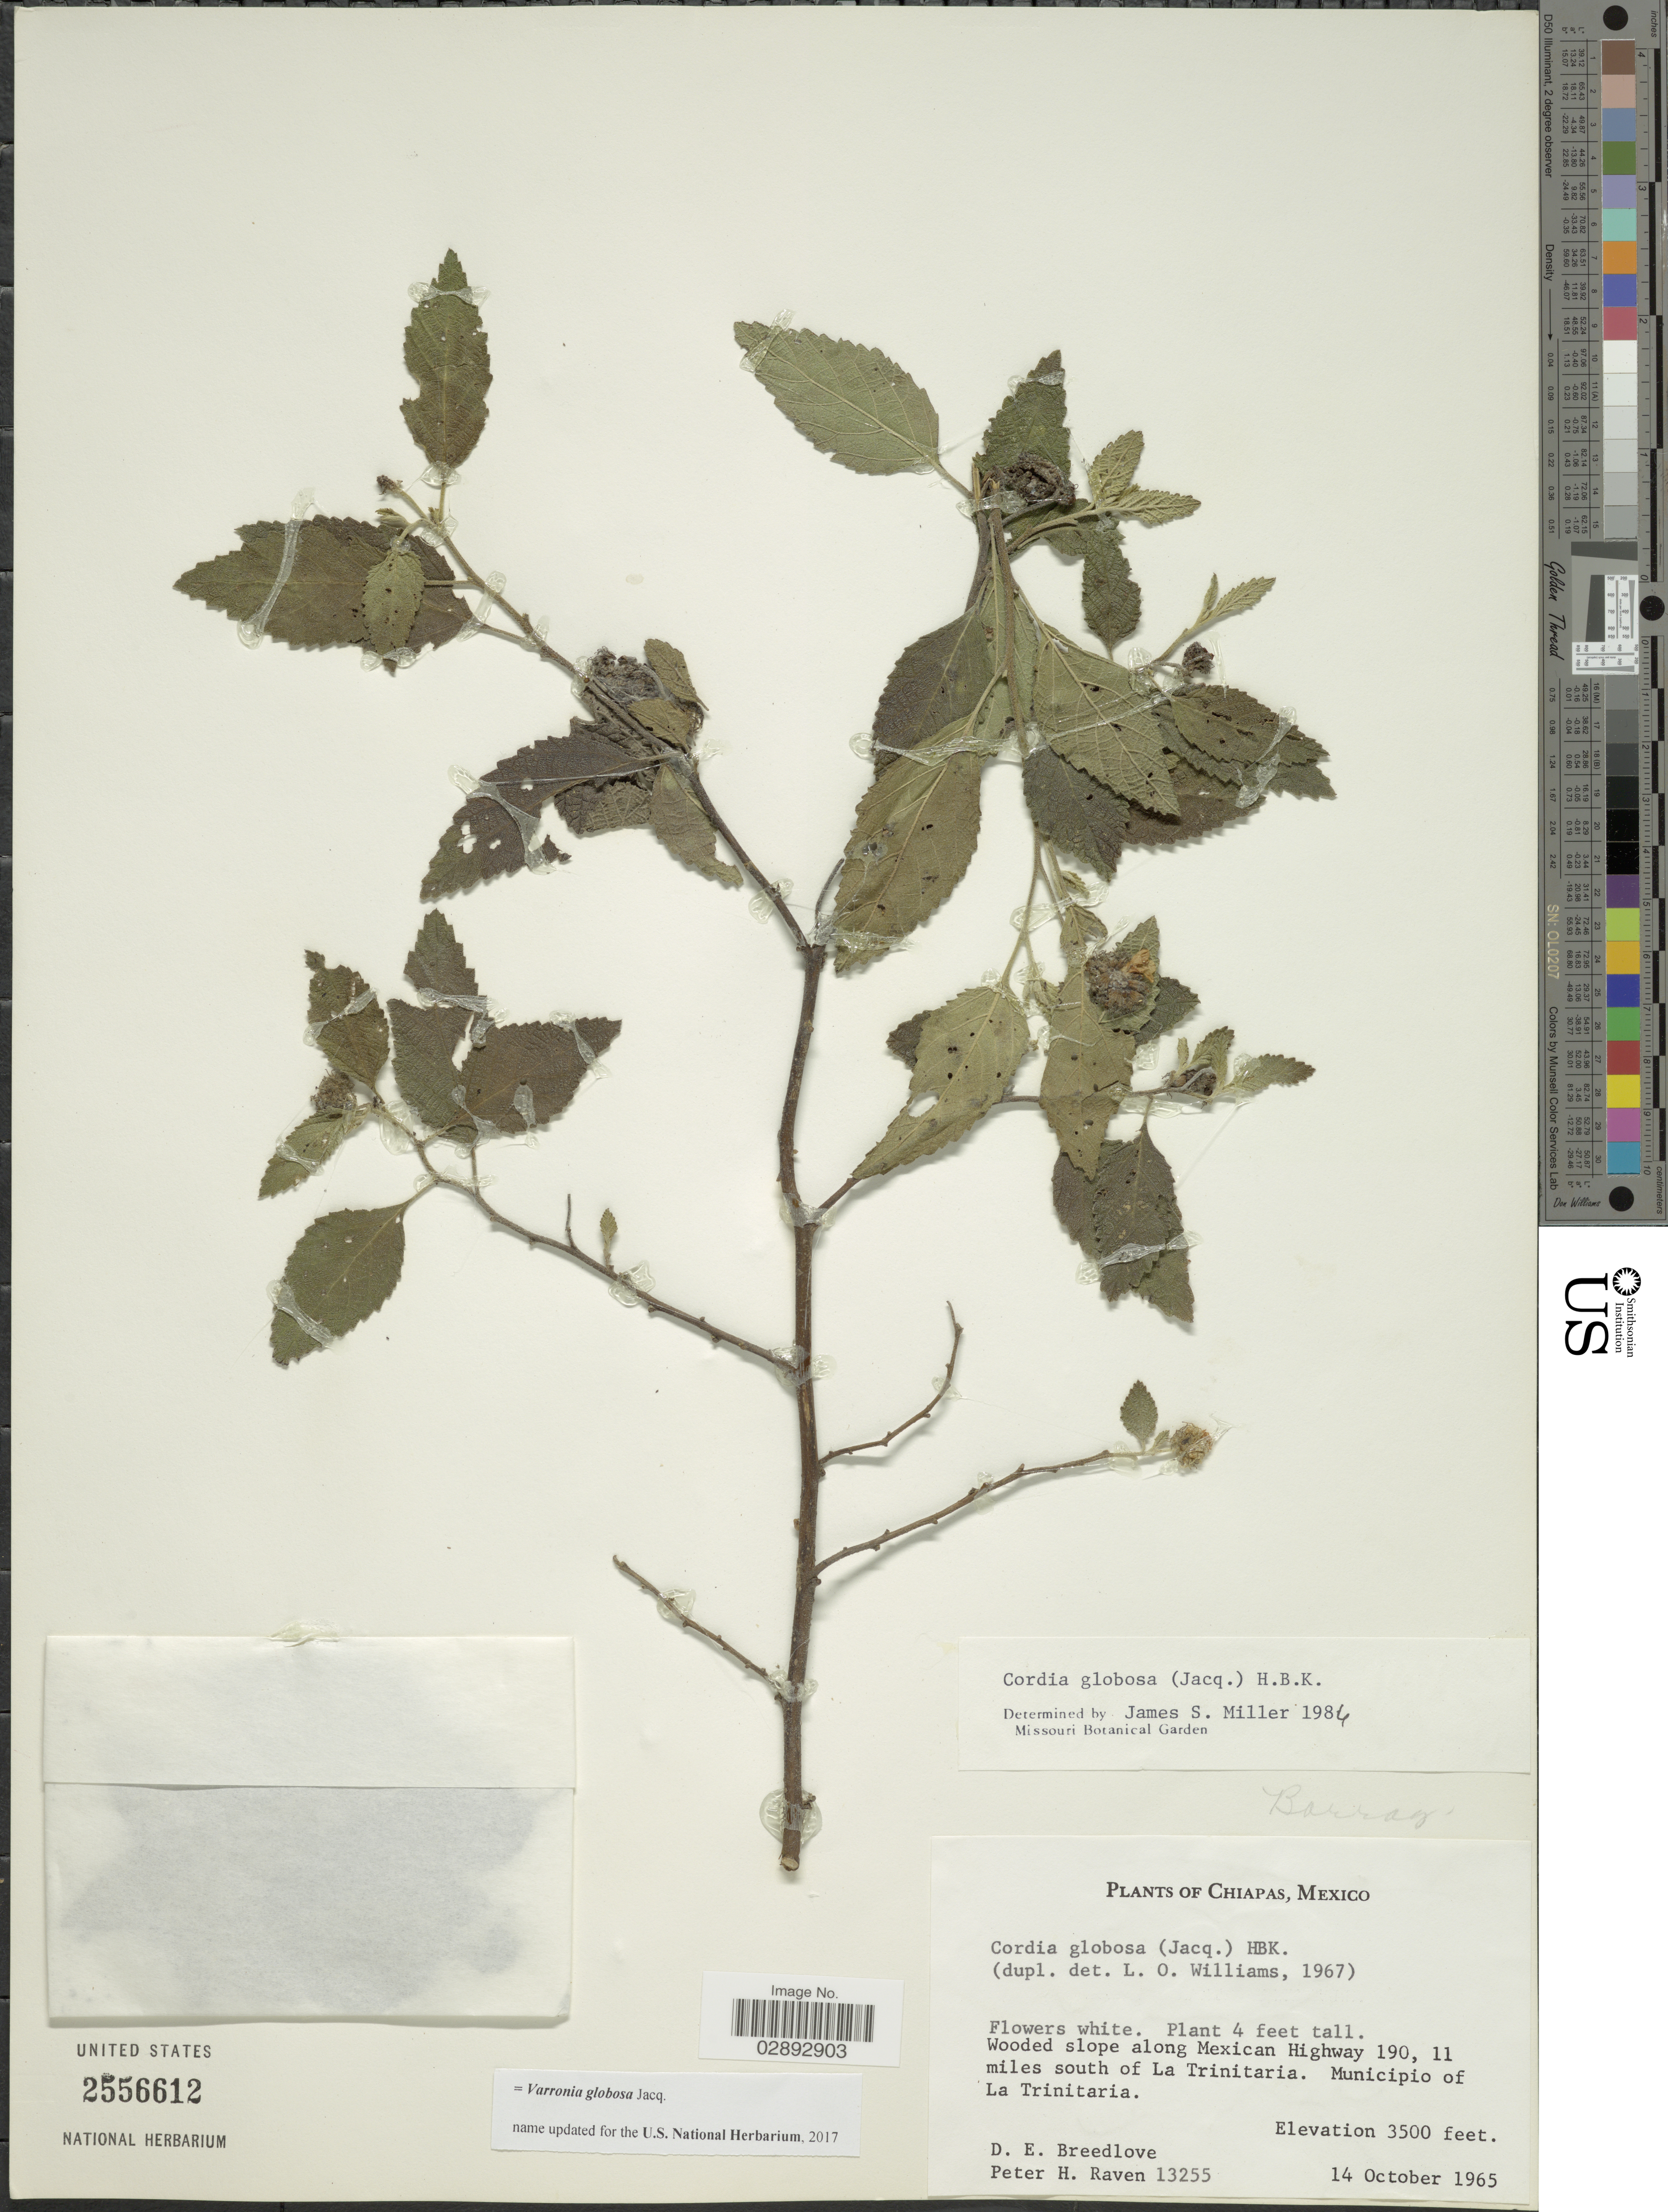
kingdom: Plantae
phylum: Tracheophyta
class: Magnoliopsida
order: Boraginales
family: Cordiaceae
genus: Varronia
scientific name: Varronia globosa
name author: Jacq.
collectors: D. E. Breedlove & P. Raven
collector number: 13255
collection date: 1965-10-14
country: Mexico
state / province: Chiapas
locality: Wooded slope along Mexican Highway 190, 11 miles south of La Trinitaria. Municipio of La Trinitaria.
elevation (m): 1067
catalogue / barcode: US 2556612